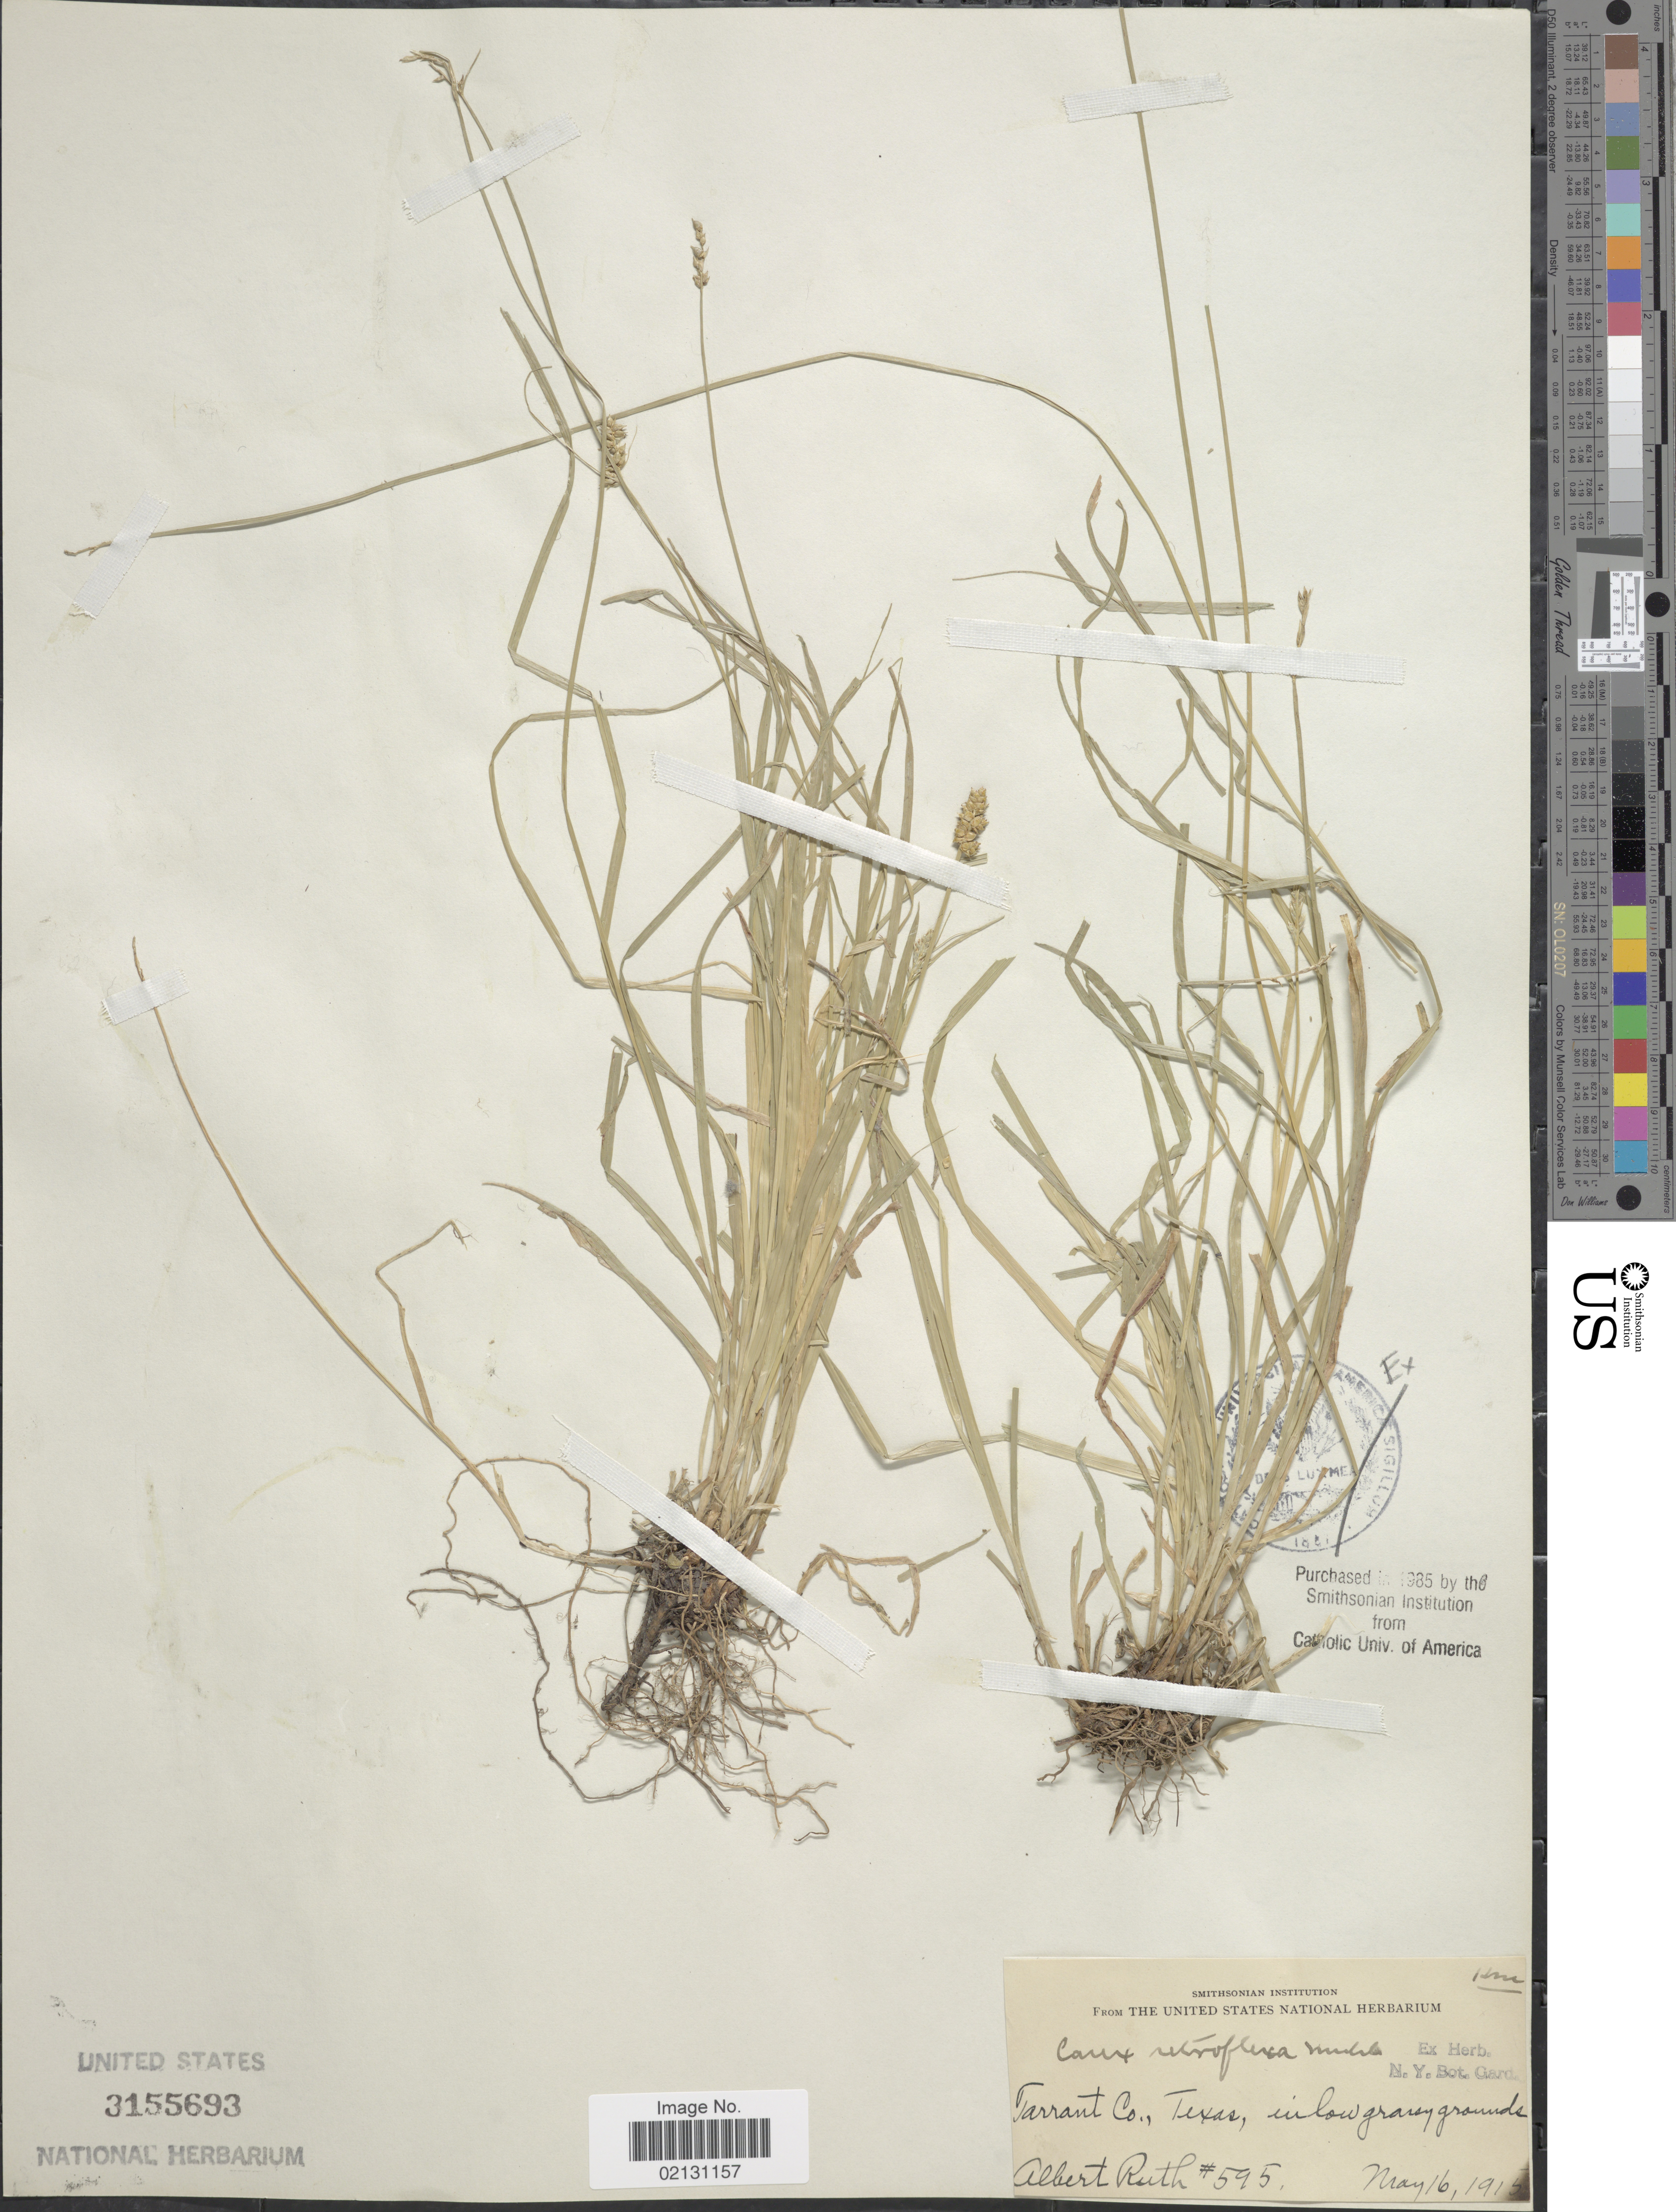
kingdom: Plantae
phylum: Tracheophyta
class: Liliopsida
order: Poales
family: Cyperaceae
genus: Carex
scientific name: Carex retroflexa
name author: Muhl. ex Willd.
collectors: A. Ruth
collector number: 595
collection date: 1915-05-16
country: United States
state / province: Texas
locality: Tarrant Co, in low grassy grounds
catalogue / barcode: US 3155693